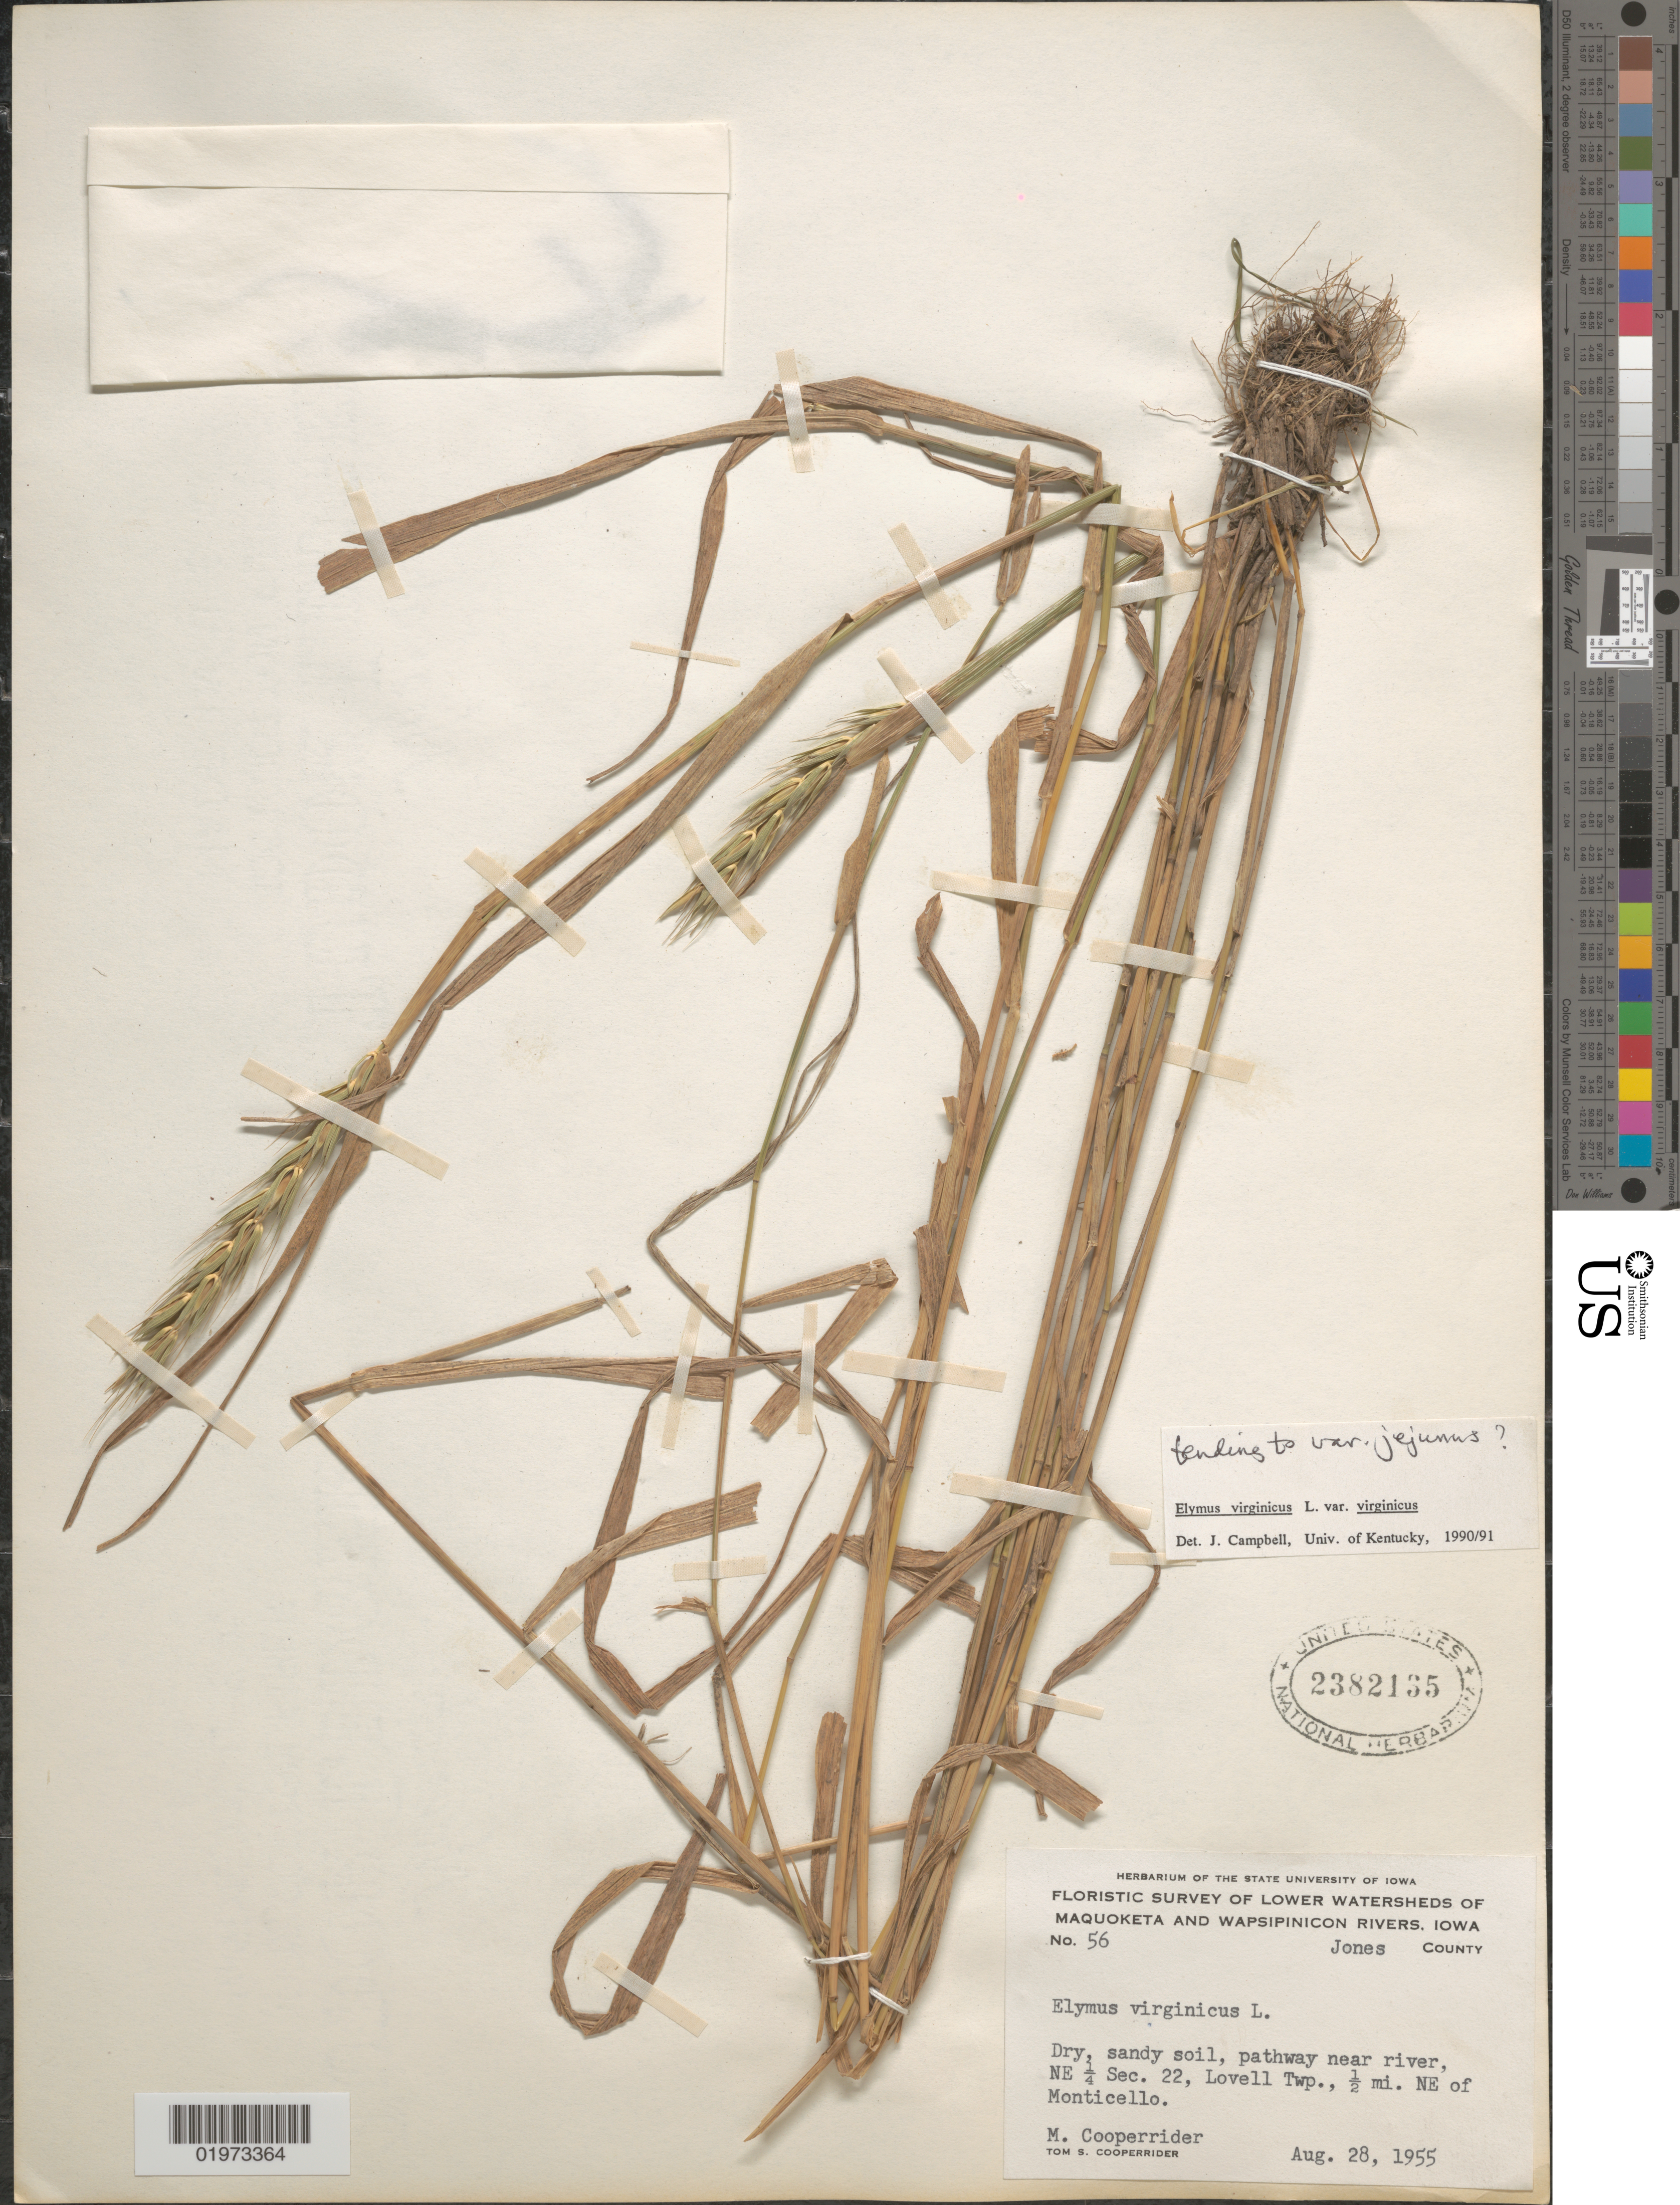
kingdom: Plantae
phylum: Tracheophyta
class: Liliopsida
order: Poales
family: Poaceae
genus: Elymus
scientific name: Elymus virginicus var. virginicus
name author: L.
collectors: M. Cooperrider & T. S. Cooperrider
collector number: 56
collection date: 1955-08-28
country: United States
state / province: Iowa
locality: Floristic Survey of Lower Watersheds of Maquoketa and Wapsipinicon Rivers. Jones County. Dry, sandy soil, pathway near river, NE ¼ Sec. 22, Lovell Twp., ½ mi. NE of Monticello.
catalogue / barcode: US 2382135